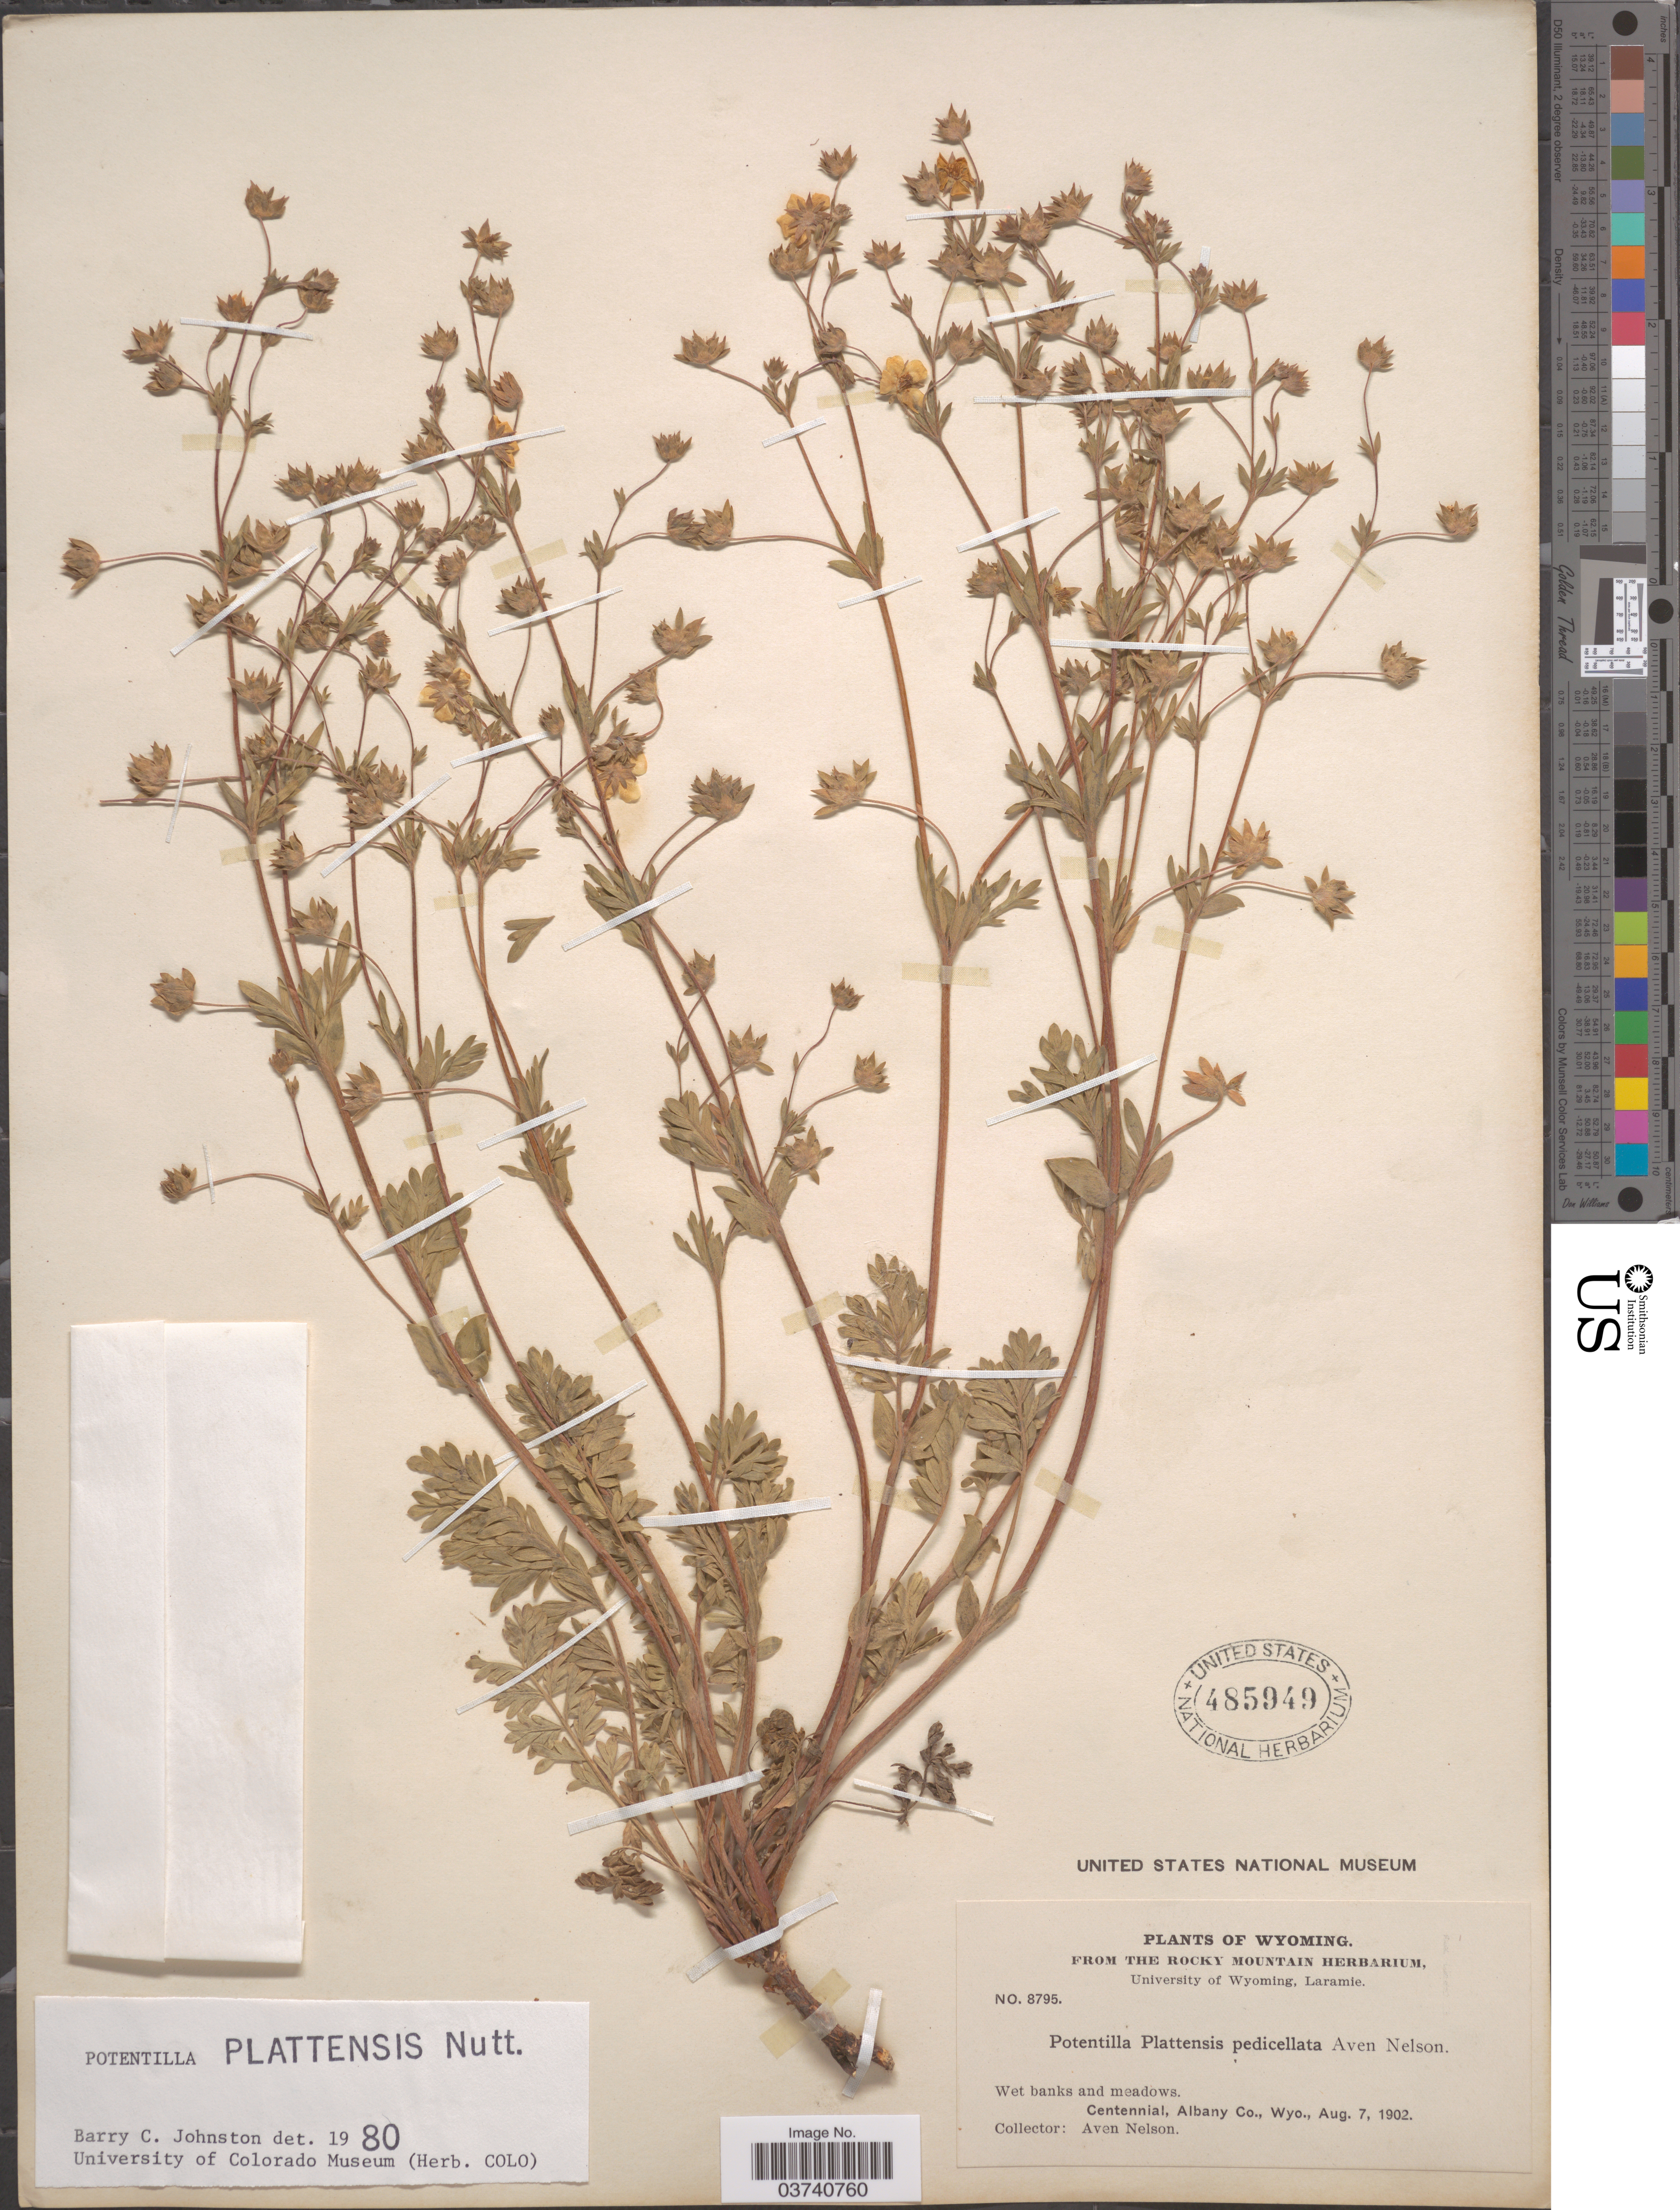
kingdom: Plantae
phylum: Tracheophyta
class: Magnoliopsida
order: Rosales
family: Rosaceae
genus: Potentilla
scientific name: Potentilla plattensis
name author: Nutt.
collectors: A. Nelson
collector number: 8795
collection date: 1902-08-07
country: United States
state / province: Wyoming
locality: Centennial, Albany Co.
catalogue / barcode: US 485949